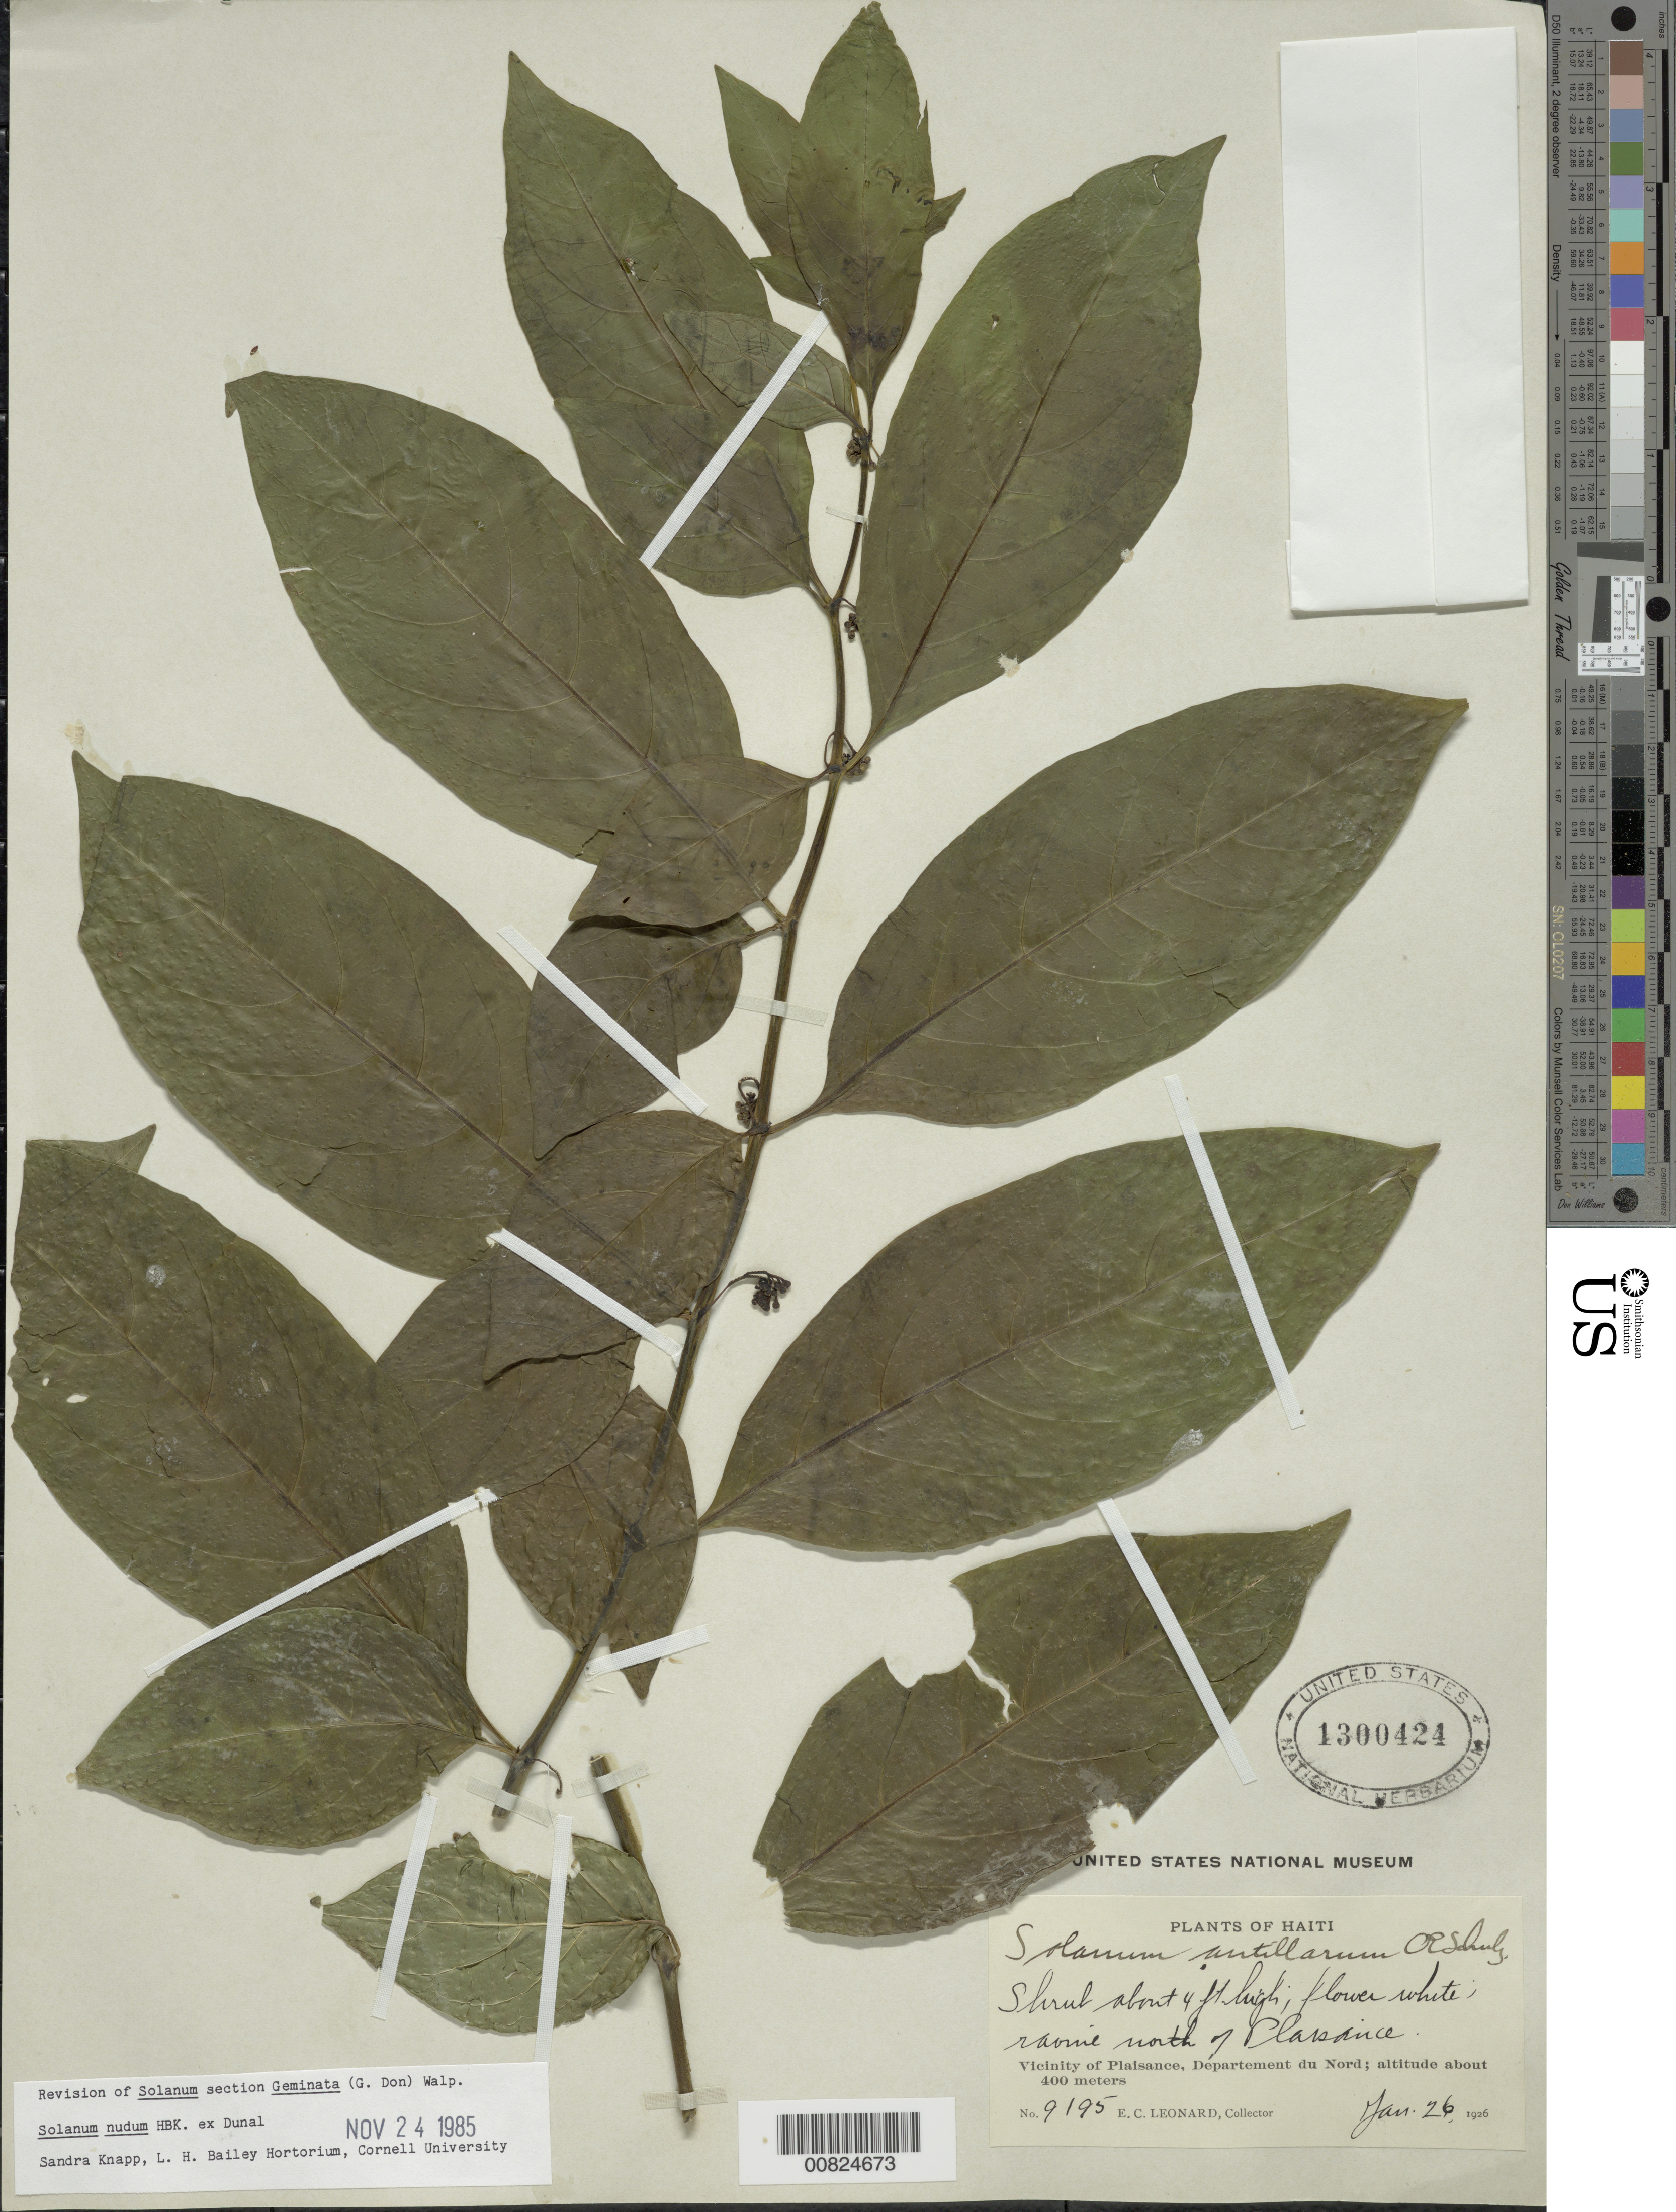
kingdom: Plantae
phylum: Tracheophyta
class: Magnoliopsida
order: Solanales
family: Solanaceae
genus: Solanum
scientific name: Solanum nudum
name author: Dunal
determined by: Knapp, S. D.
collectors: E. C. Leonard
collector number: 9195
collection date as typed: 26 Jan 1926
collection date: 1926-01-26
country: Haiti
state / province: Nord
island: Hispaniola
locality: Vicinity of Plaisance, N of city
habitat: Ravine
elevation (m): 400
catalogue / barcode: US 1300424